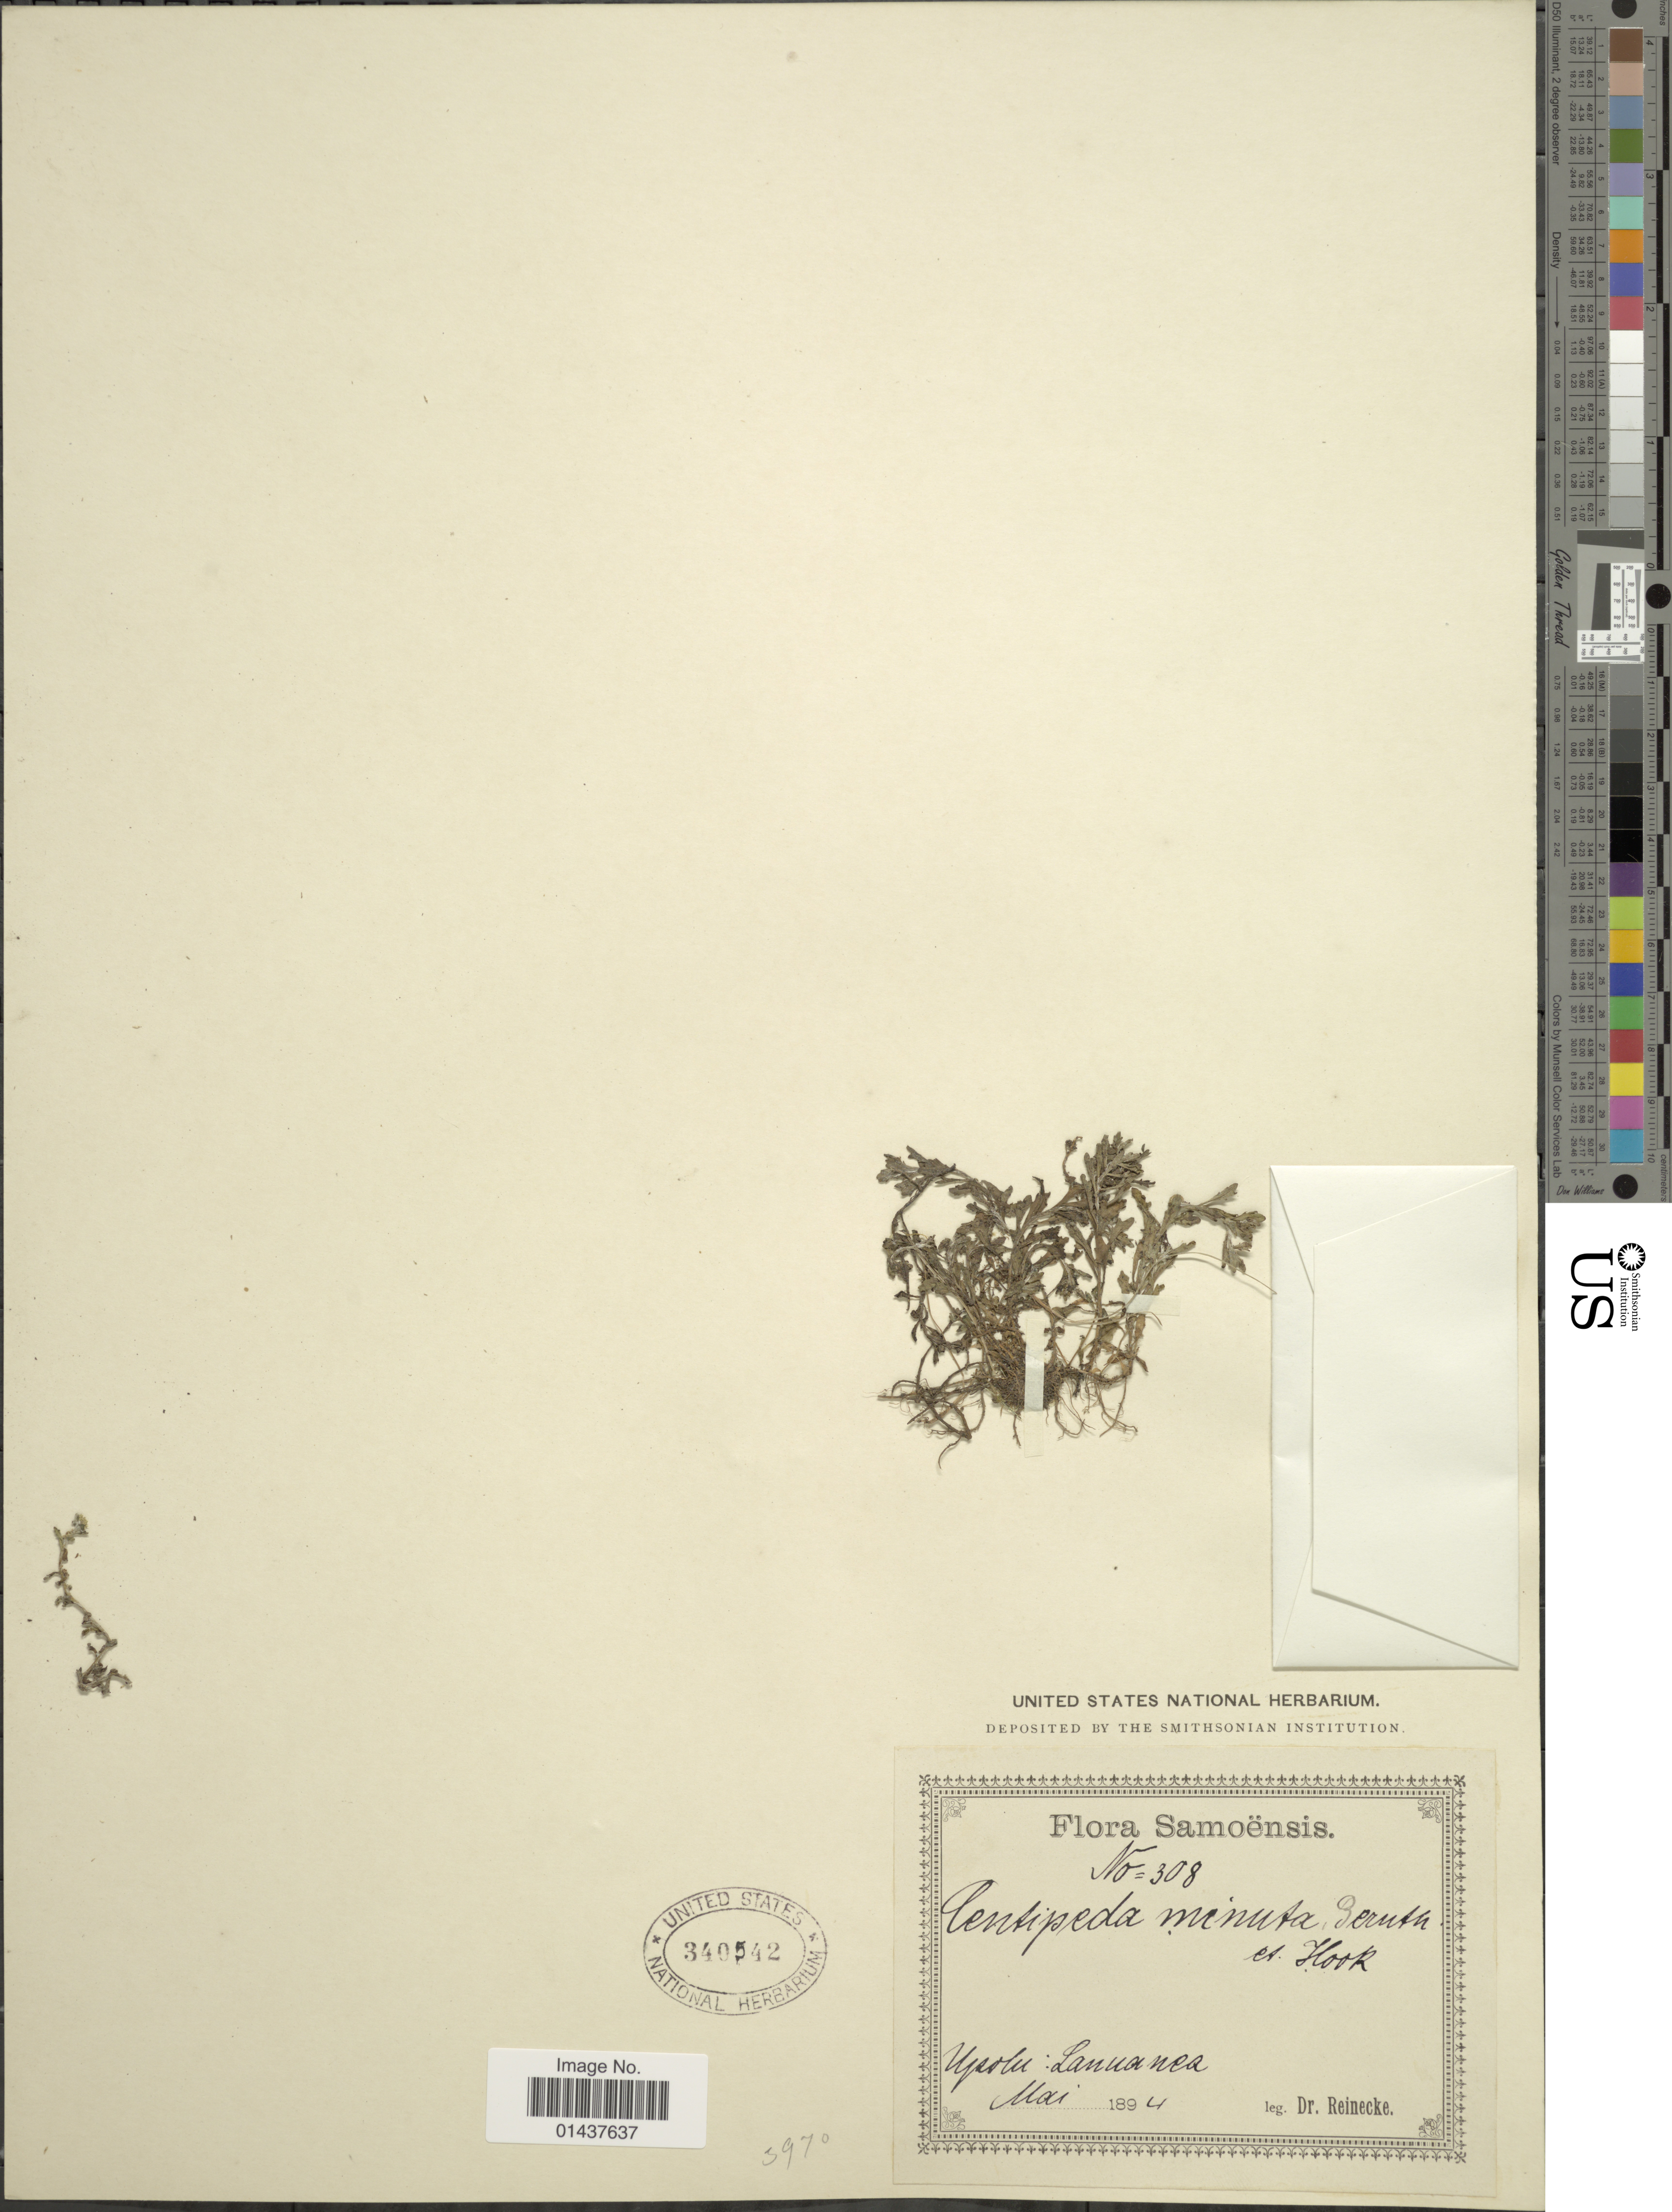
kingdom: Plantae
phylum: Tracheophyta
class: Magnoliopsida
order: Asterales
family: Asteraceae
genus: Centipeda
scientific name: Centipeda minima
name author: (L.) A. Braun & Asch.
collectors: -- Reinecke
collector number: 308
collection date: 1894-05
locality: Upsolu: Lanuanca [interpreted]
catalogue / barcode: US 340542